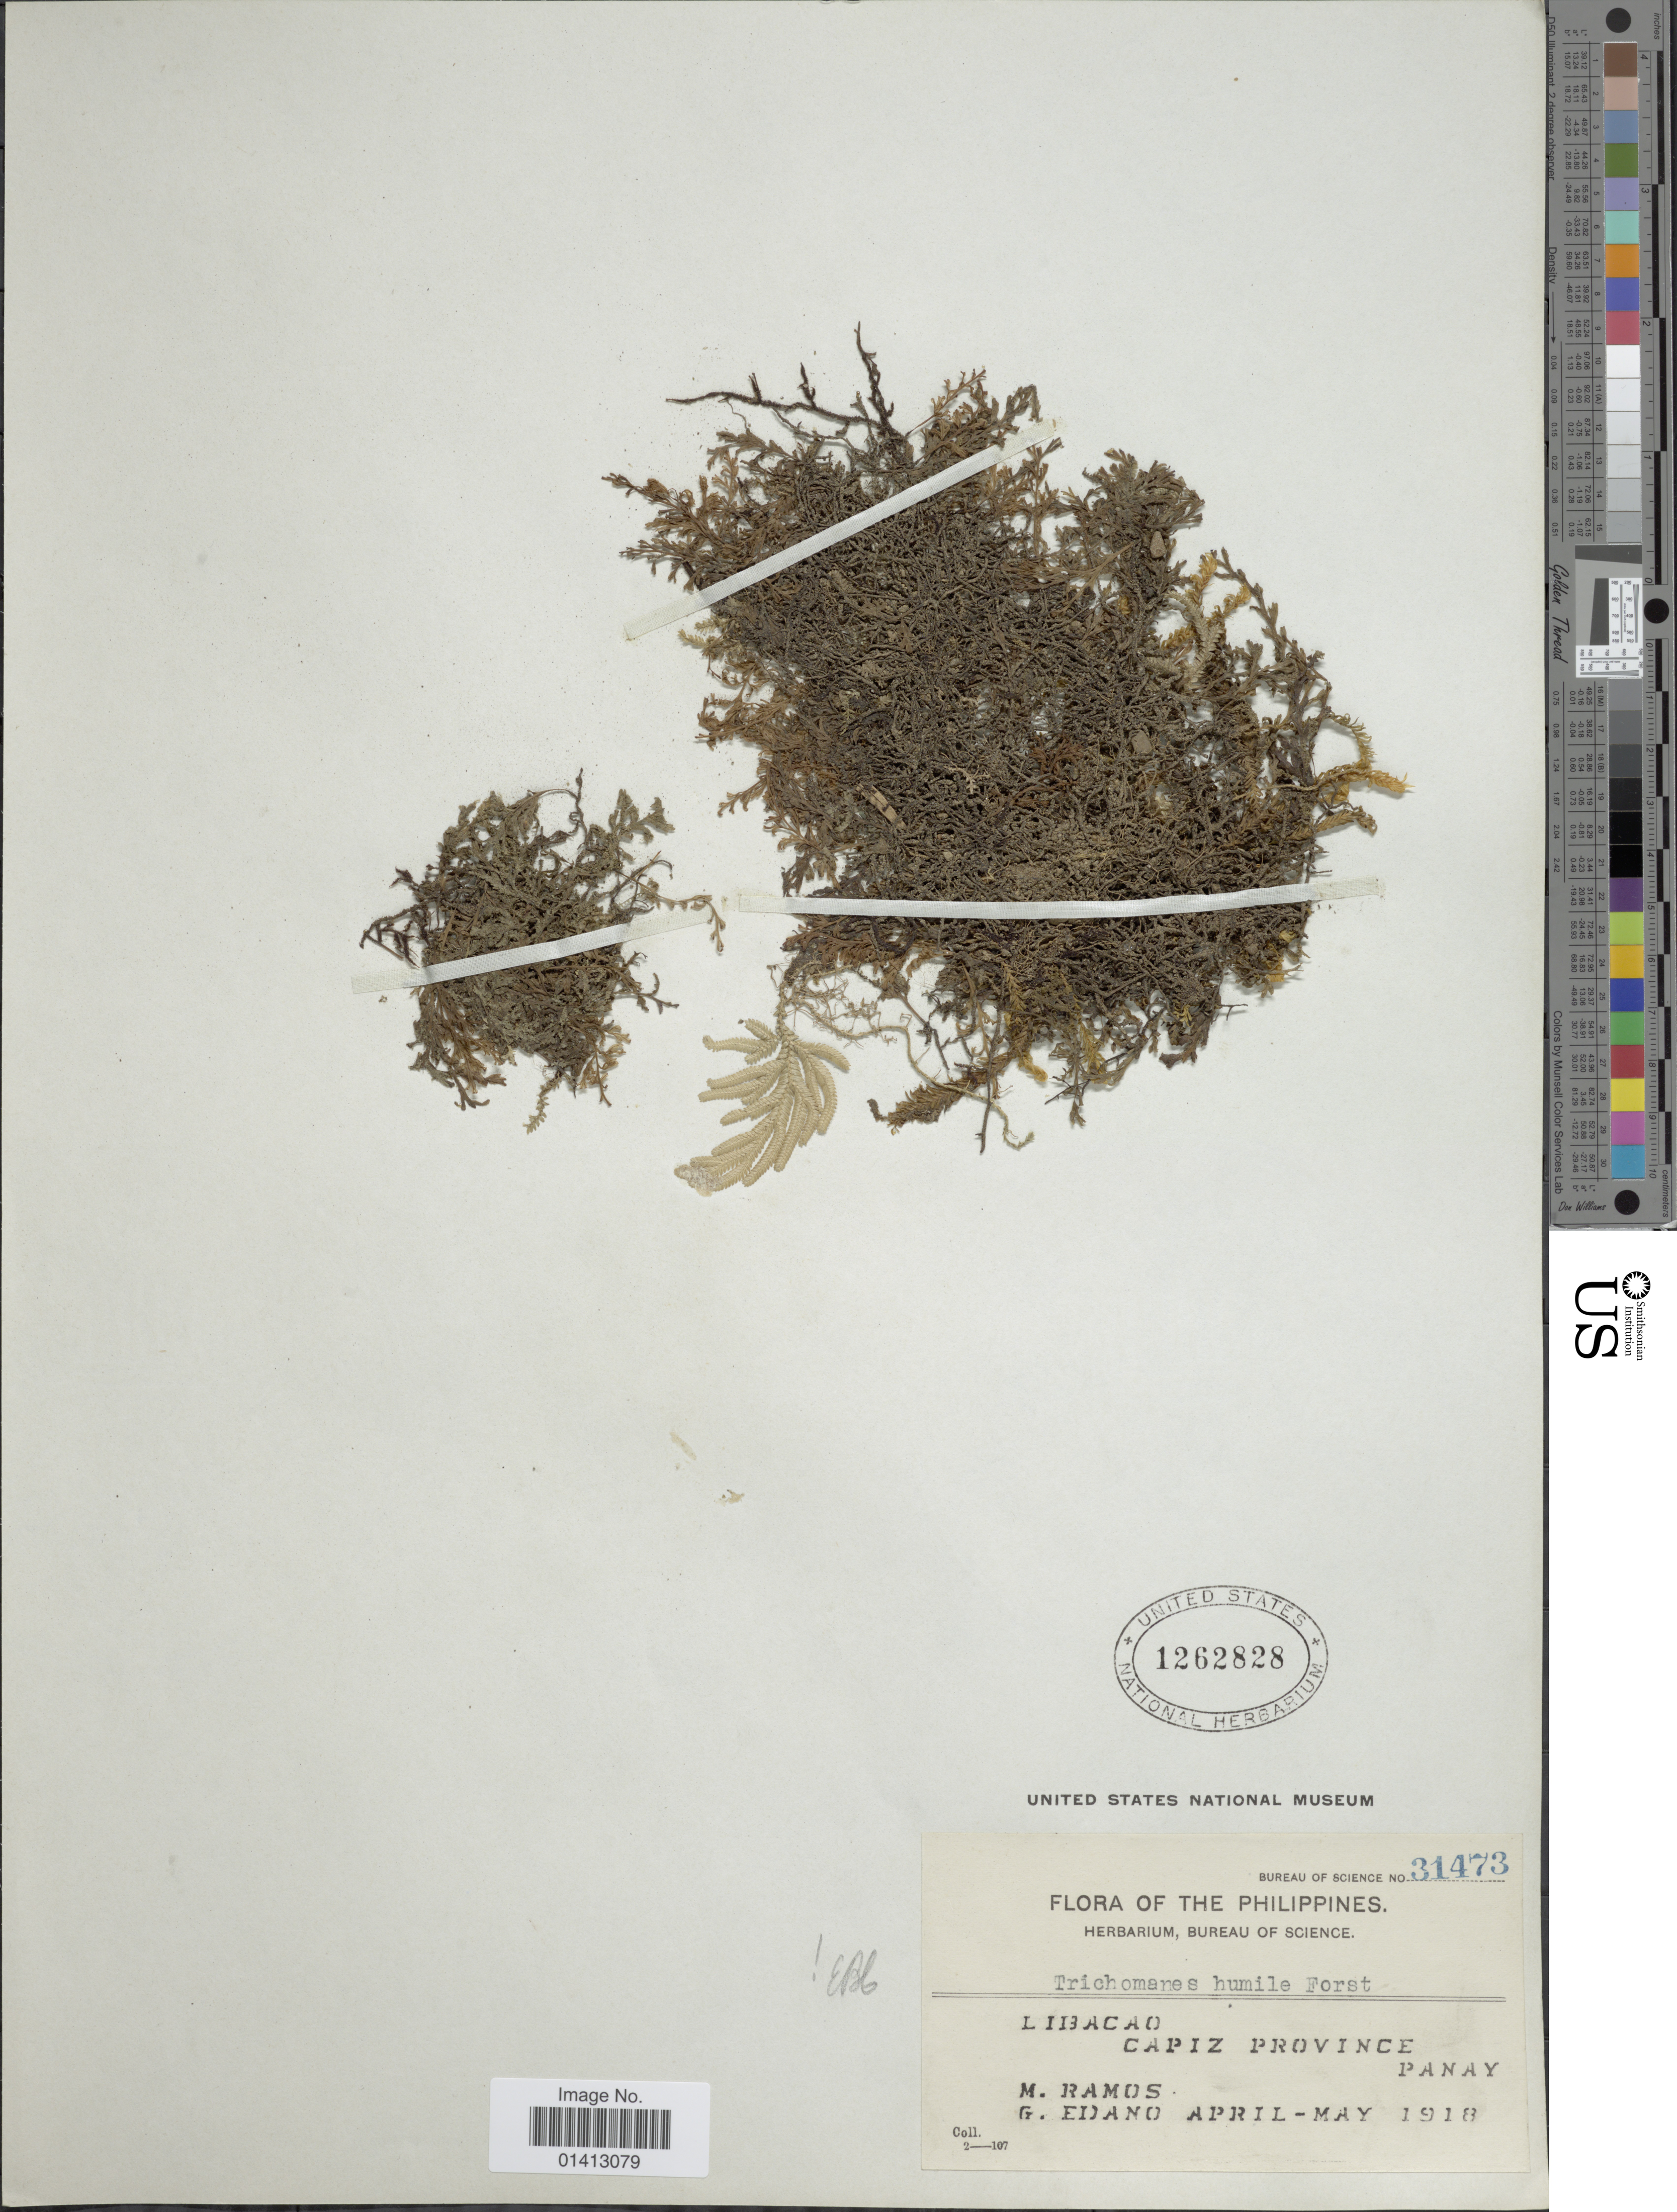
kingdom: Plantae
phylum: Tracheophyta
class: Polypodiopsida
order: Hymenophyllales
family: Hymenophyllaceae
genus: Crepidomanes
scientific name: Crepidomanes humilis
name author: (G. Forst.) Bosch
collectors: M. Ramos & G. Edaño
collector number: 31473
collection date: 1918-04/1918-05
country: Philippines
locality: Libacao Capiz Province Panay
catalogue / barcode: US 1262828